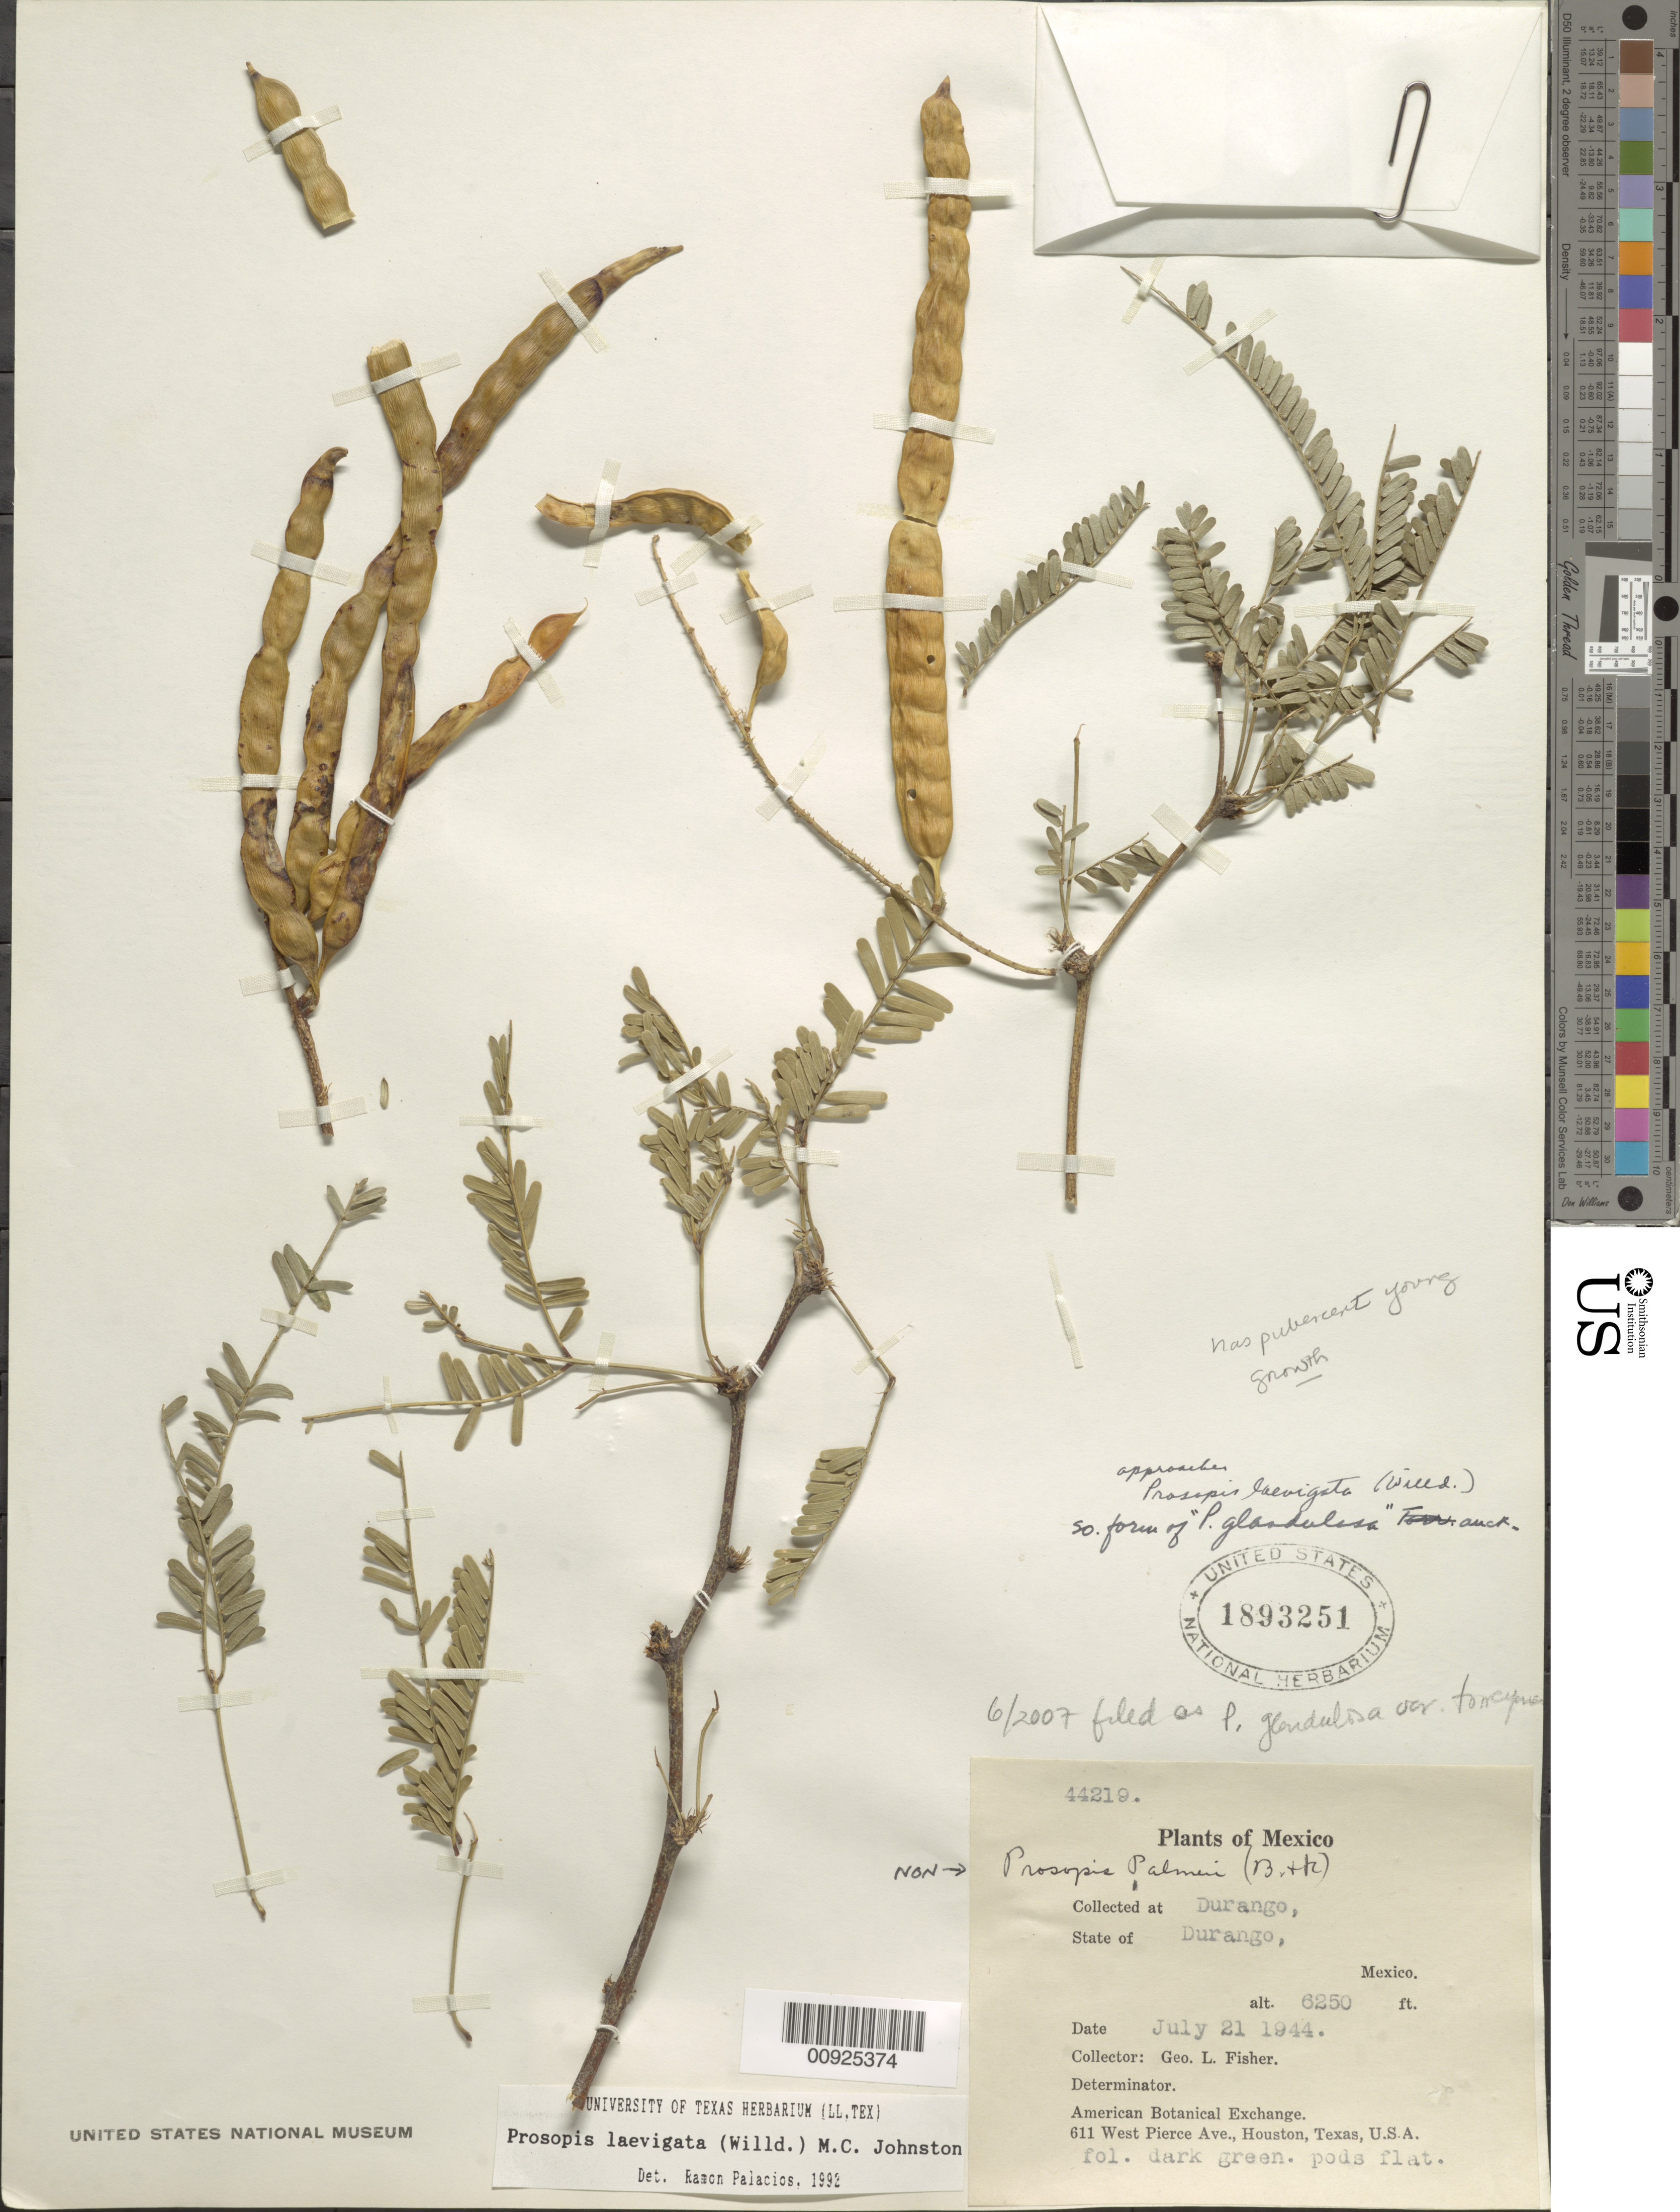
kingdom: Plantae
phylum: Tracheophyta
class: Magnoliopsida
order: Fabales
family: Fabaceae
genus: Neltuma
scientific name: Neltuma laevigata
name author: (Humb. & Bonpl. ex Willd.) Britton & Rose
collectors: G. L. Fisher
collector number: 44219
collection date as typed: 21 Jul 1944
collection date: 1944-07-21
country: Mexico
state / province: Durango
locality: Durango, State of Durango.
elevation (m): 1905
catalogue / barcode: US 1893251